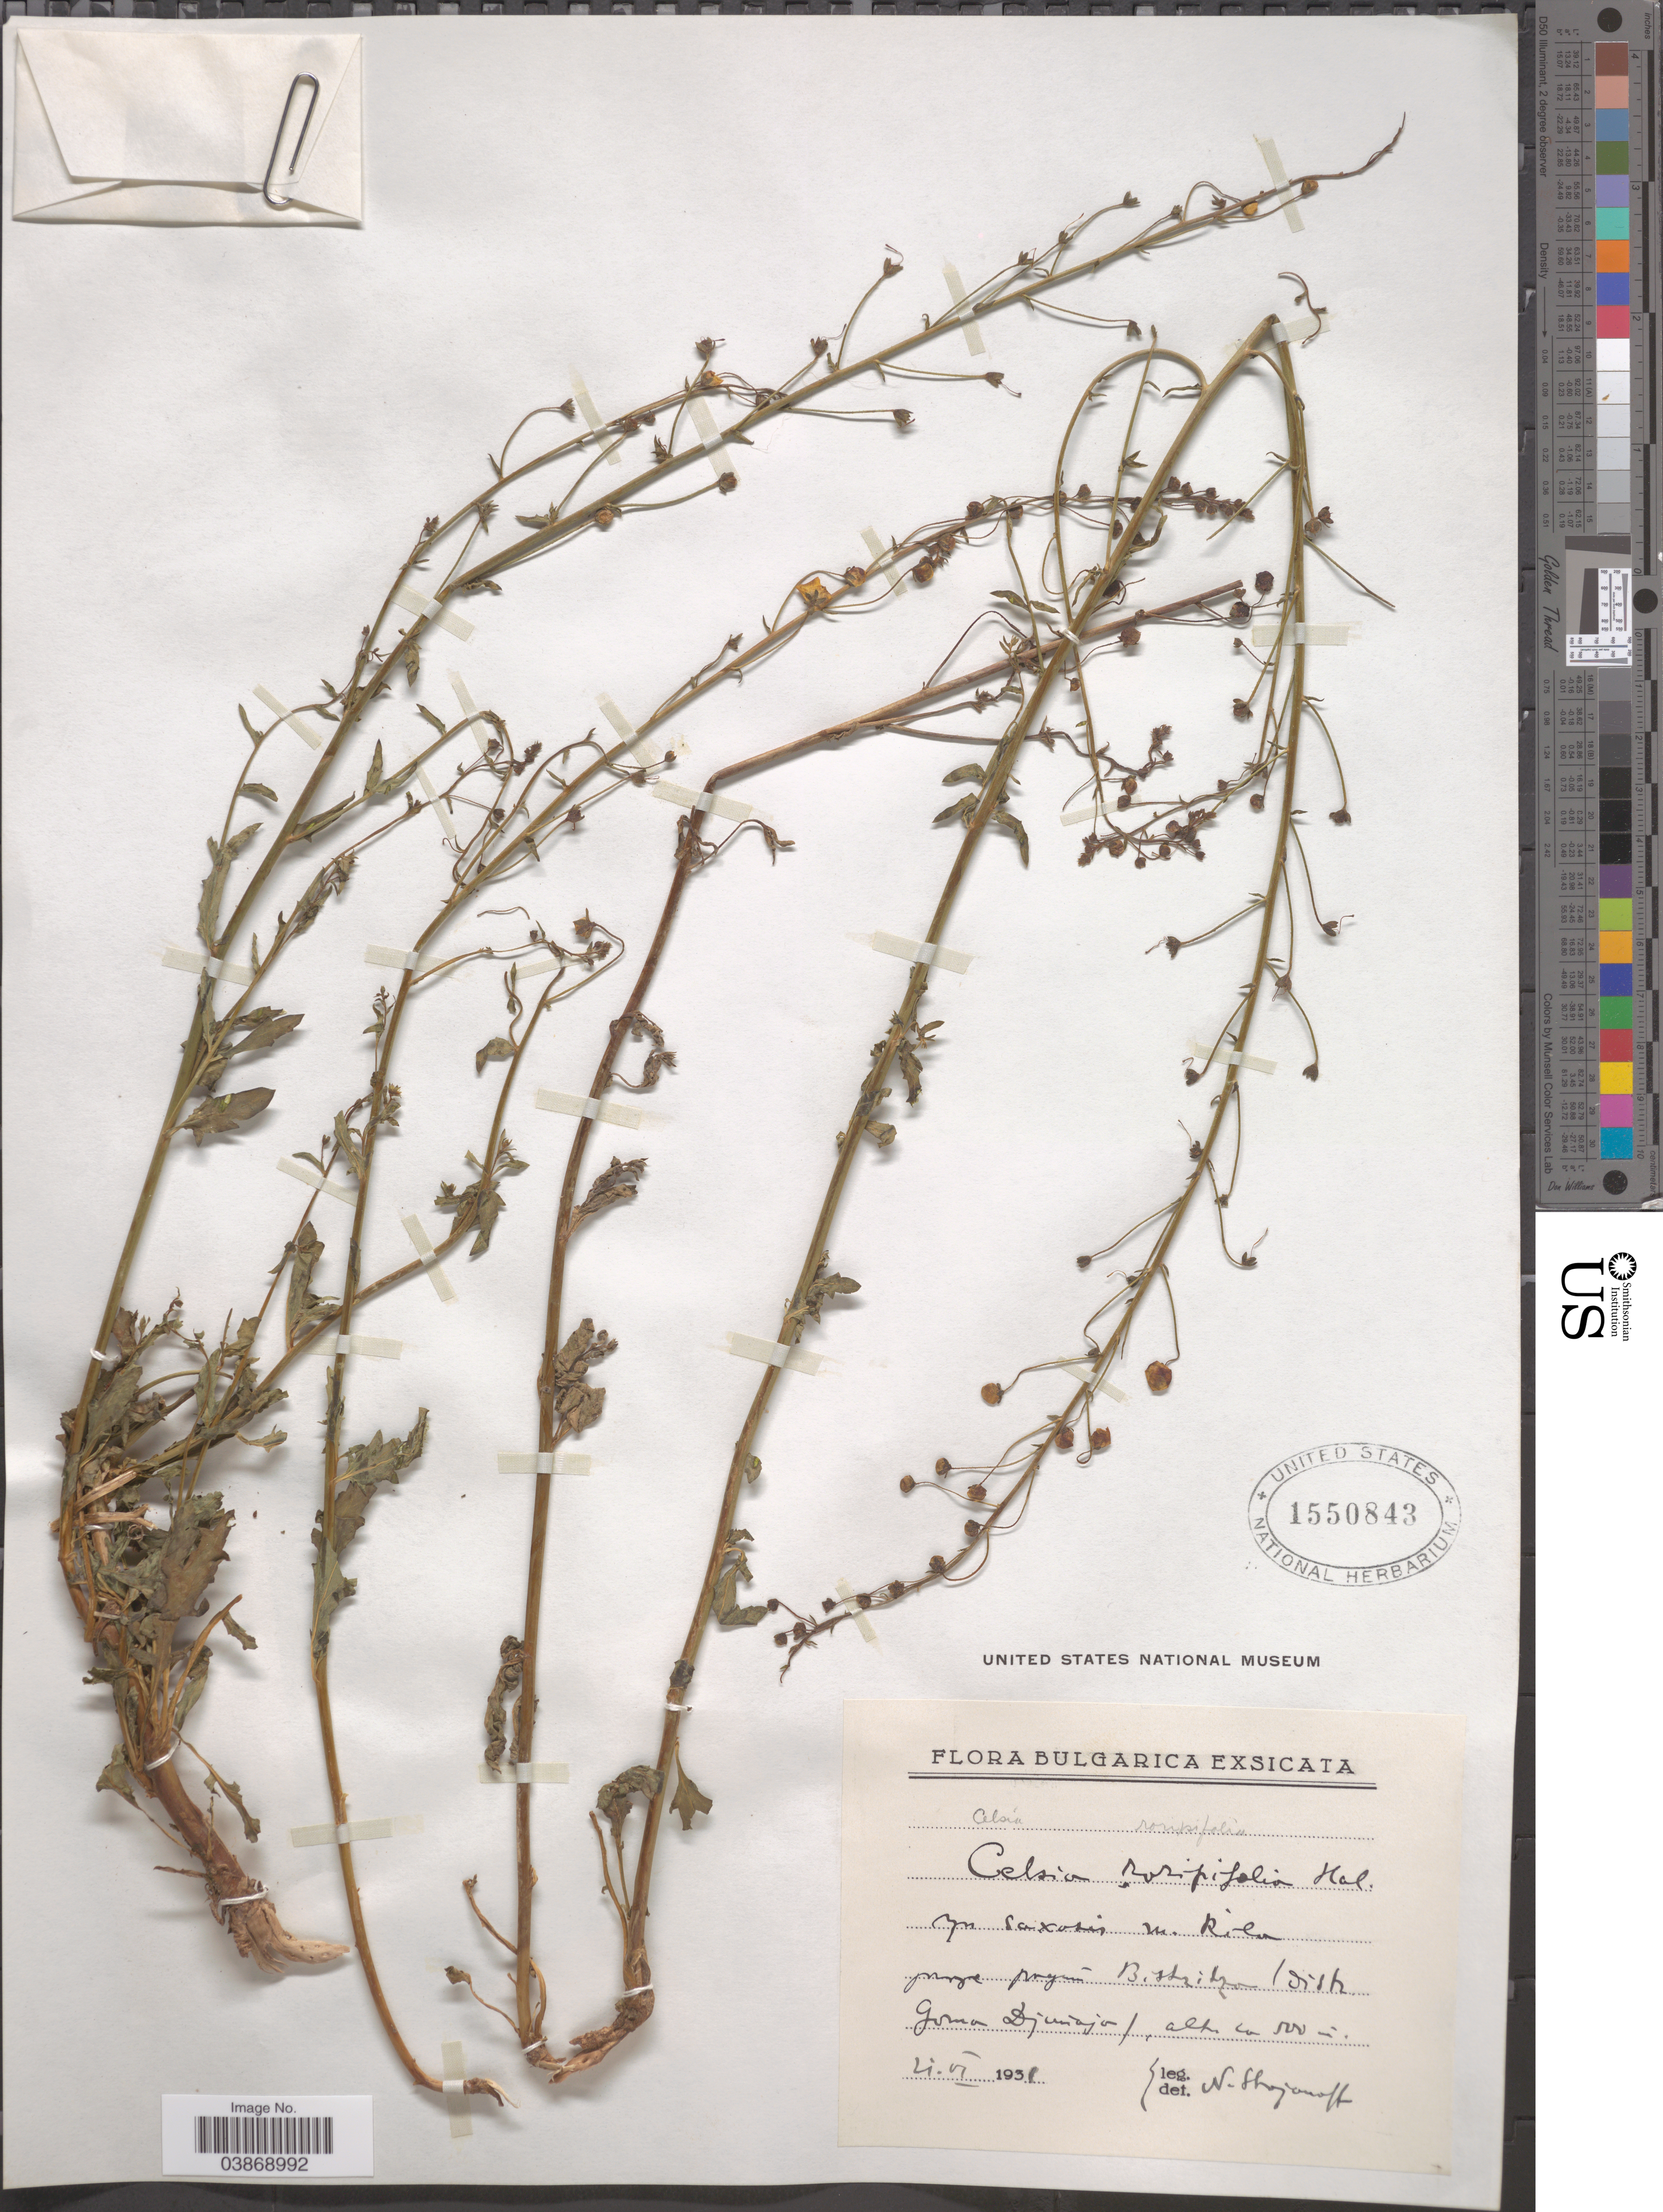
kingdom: Plantae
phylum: Tracheophyta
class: Magnoliopsida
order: Lamiales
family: Scrophulariaceae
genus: Celsia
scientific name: Celsia roripifolia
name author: Halácsy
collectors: N. Stojanoff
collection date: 1931-06-21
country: Bulgaria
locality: In saxosis m. Rilu [interpreted] prope pagum [interpreted] B. stritza [interpreted] (Distr. Gorna-Djunaja).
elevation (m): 500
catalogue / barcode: US 1550843